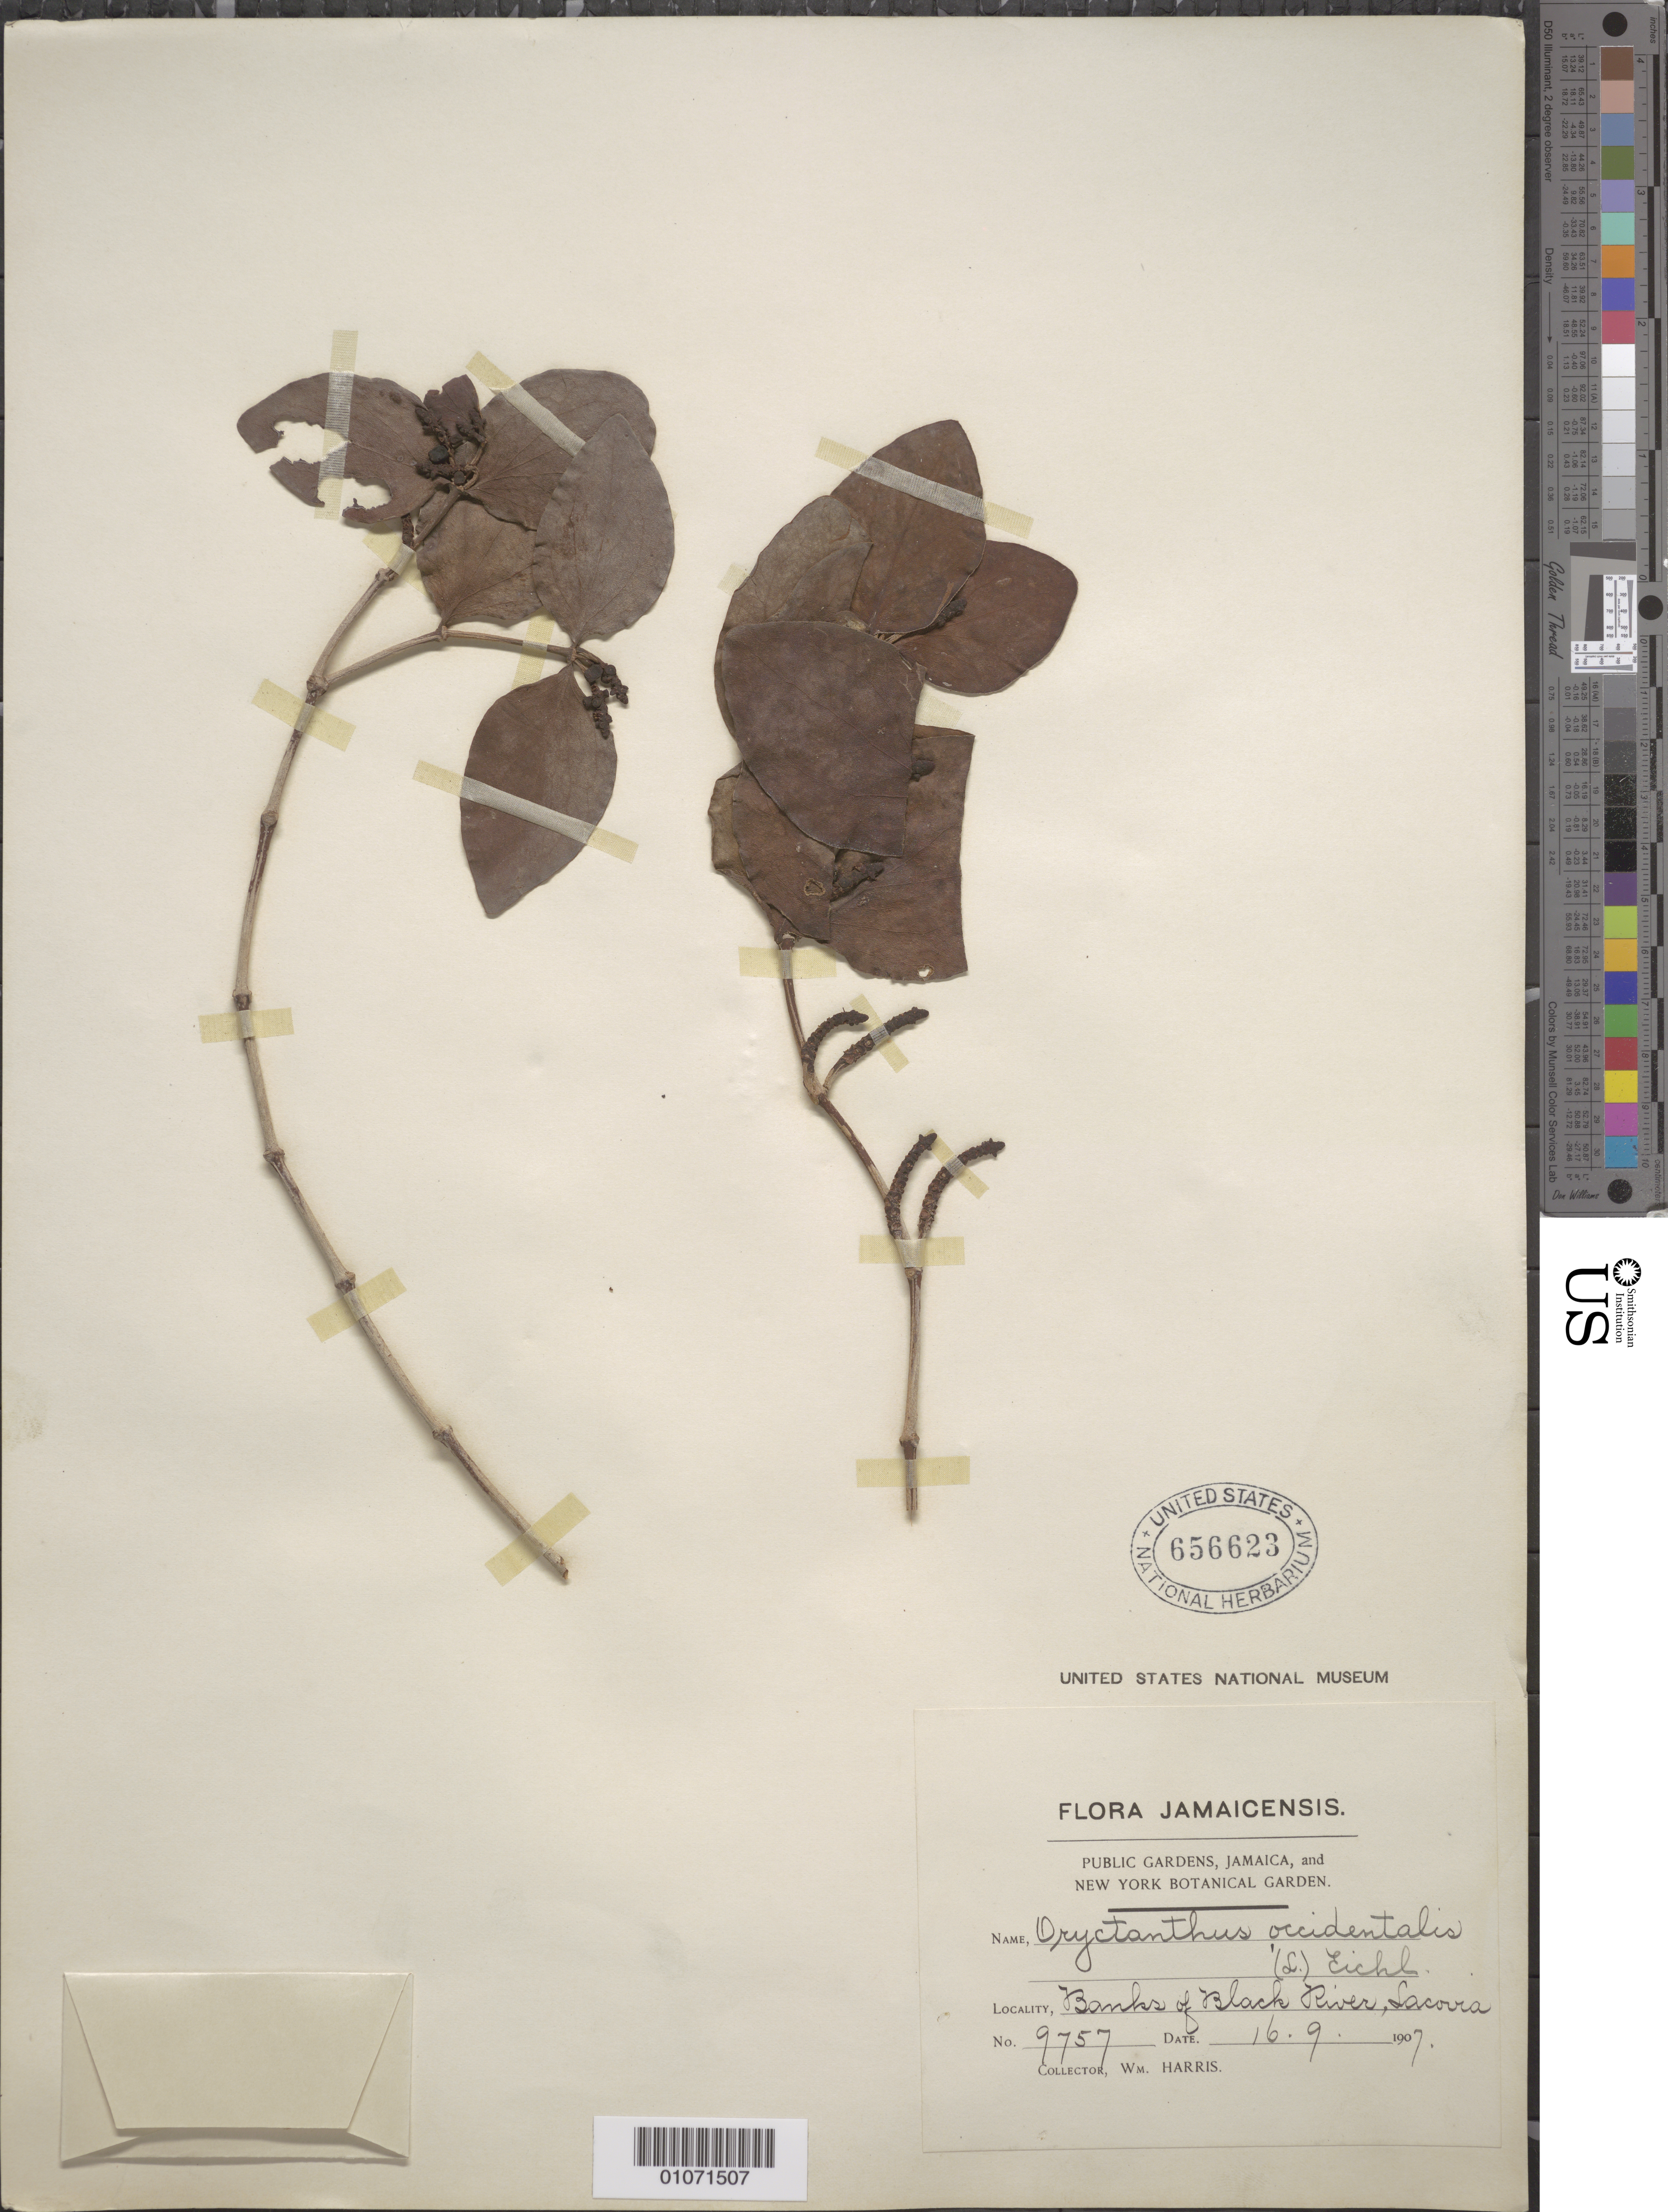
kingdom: Plantae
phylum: Tracheophyta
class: Magnoliopsida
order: Santalales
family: Loranthaceae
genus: Oryctanthus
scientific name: Oryctanthus occidentalis subsp. occidentalis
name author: (L.) Eichler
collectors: W. Harris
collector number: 9757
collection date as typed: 16 Sep 1907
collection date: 1907-09-16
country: Jamaica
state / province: Saint Elizabeth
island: Jamaica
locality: Banks of Black River, Sacoria.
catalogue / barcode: US 656623